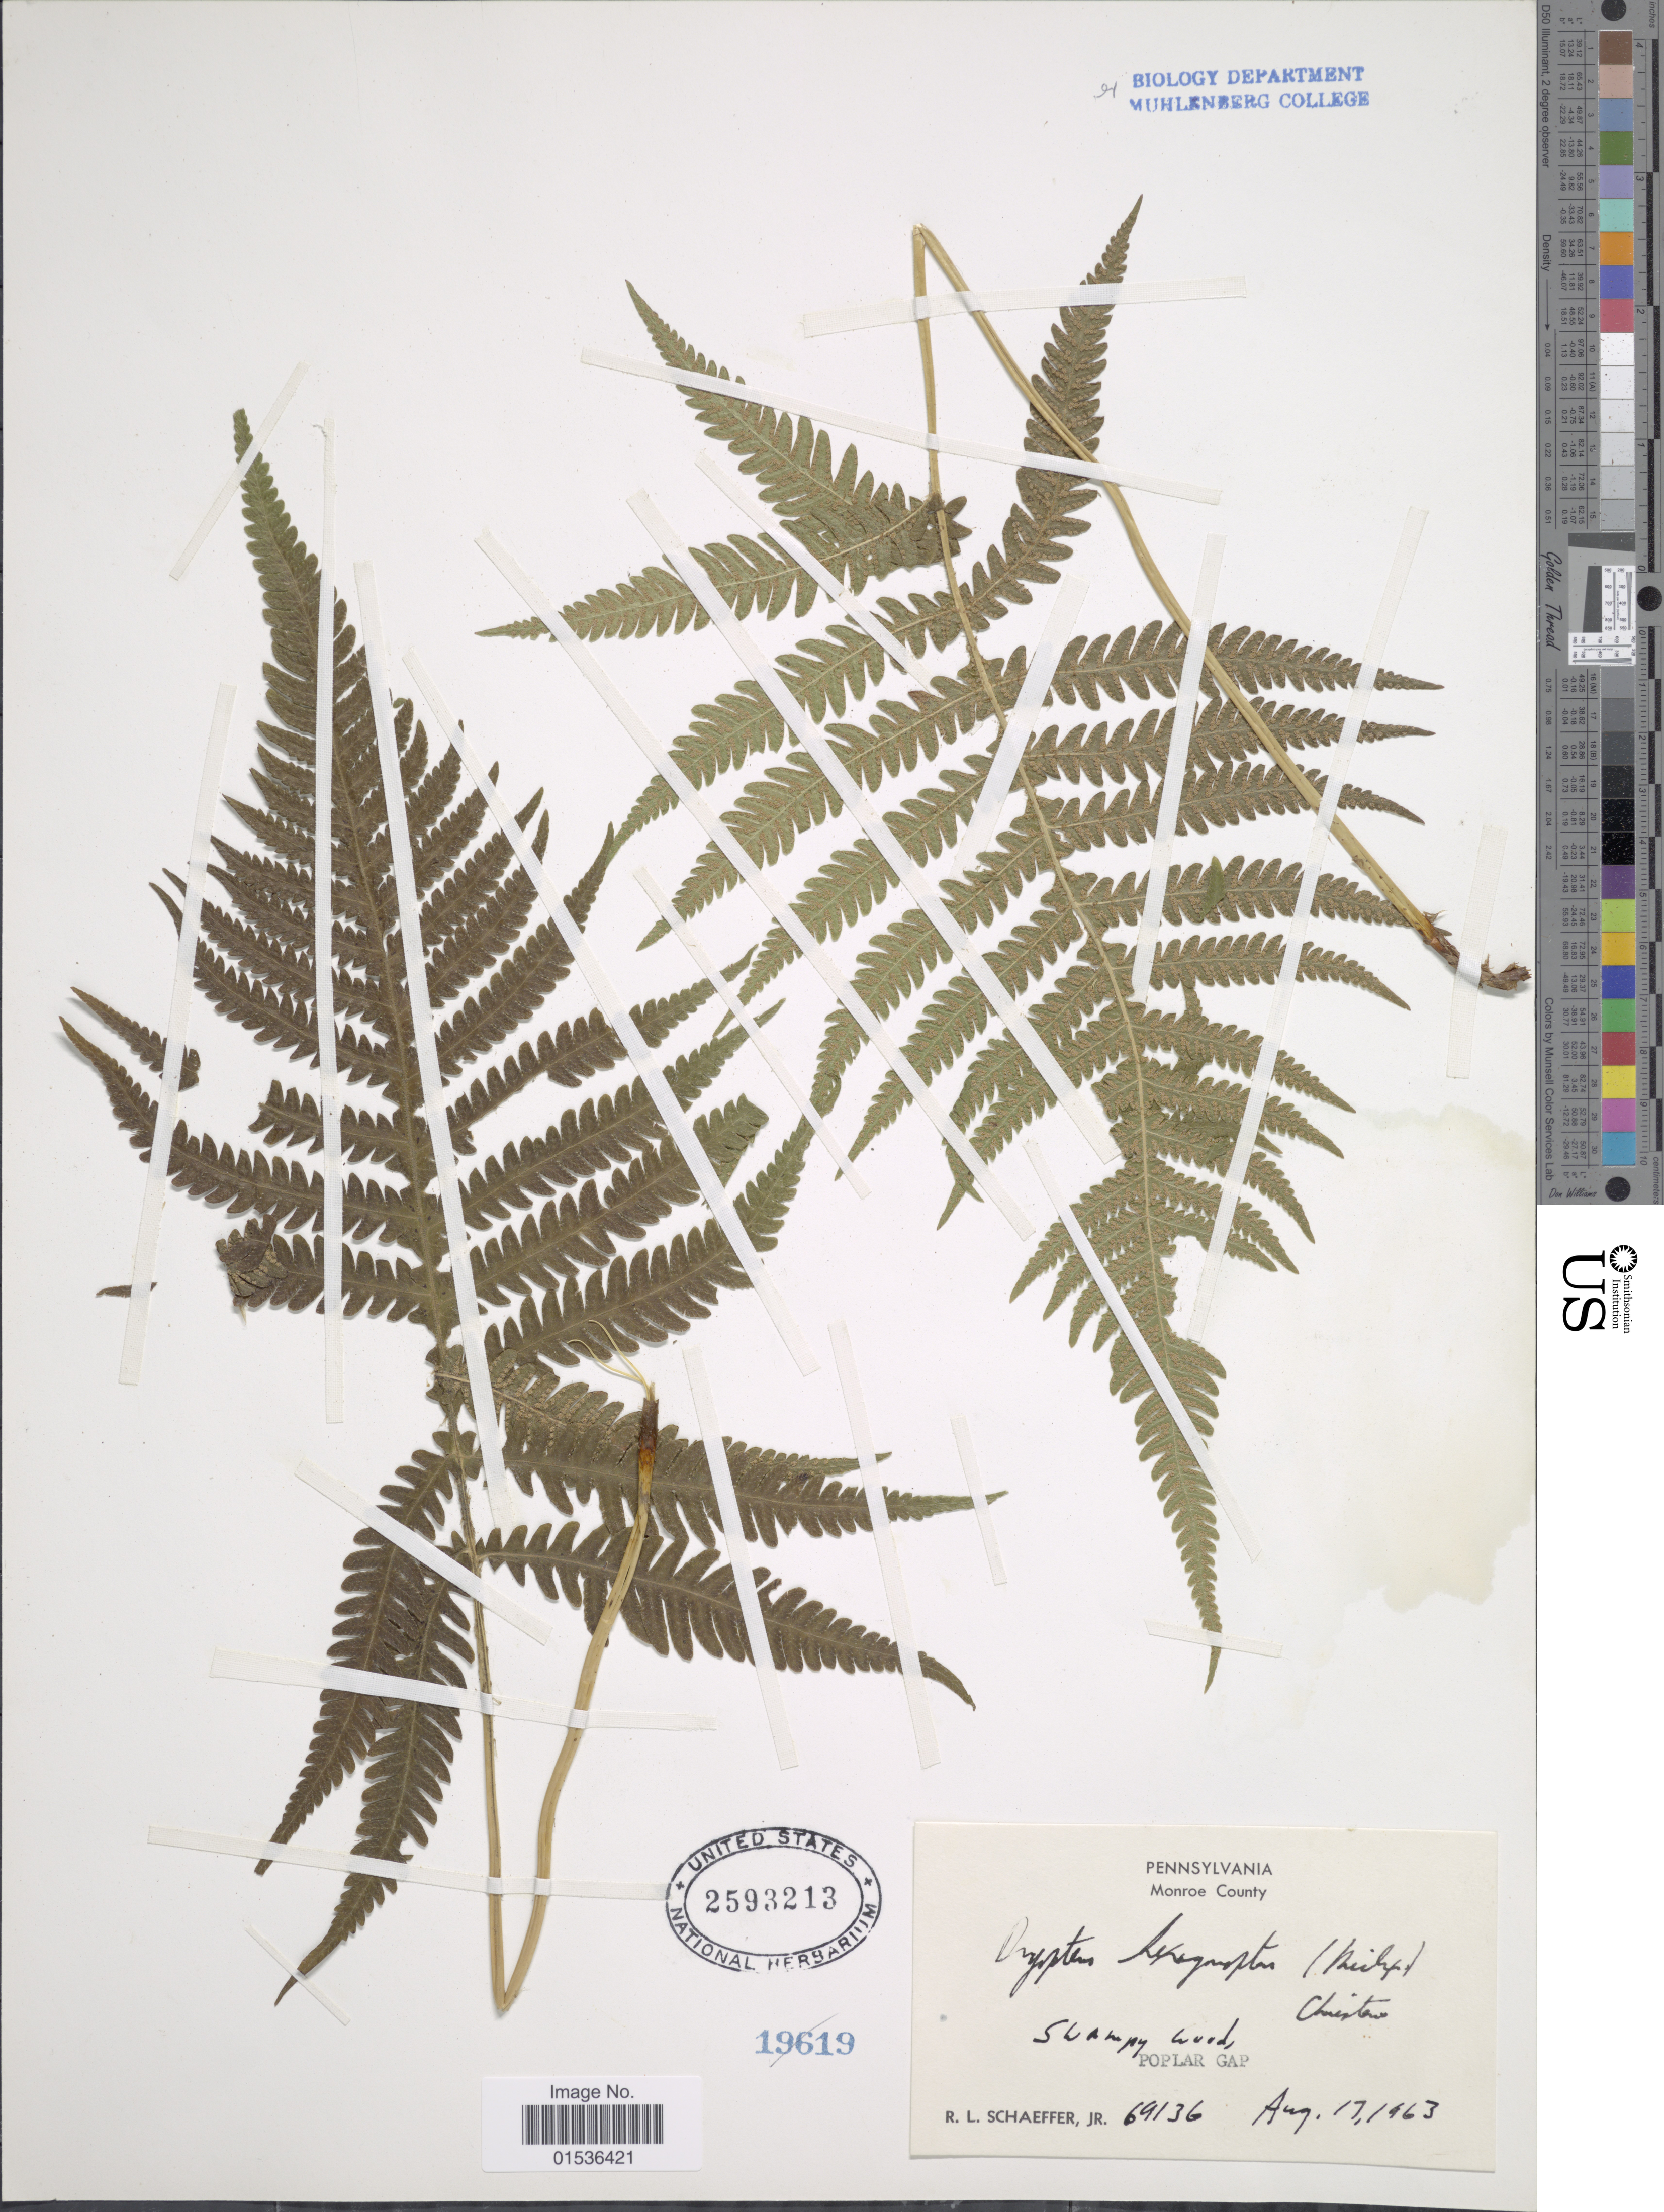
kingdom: Plantae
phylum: Tracheophyta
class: Polypodiopsida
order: Polypodiales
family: Thelypteridaceae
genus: Phegopteris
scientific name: Phegopteris hexagonoptera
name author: (Michx.) Fée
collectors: R. L. Schaeffer Jr.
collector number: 69136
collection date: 1963-08-17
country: United States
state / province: Pennsylvania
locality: Monroe County, Poplar Gap.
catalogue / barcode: US 2593213